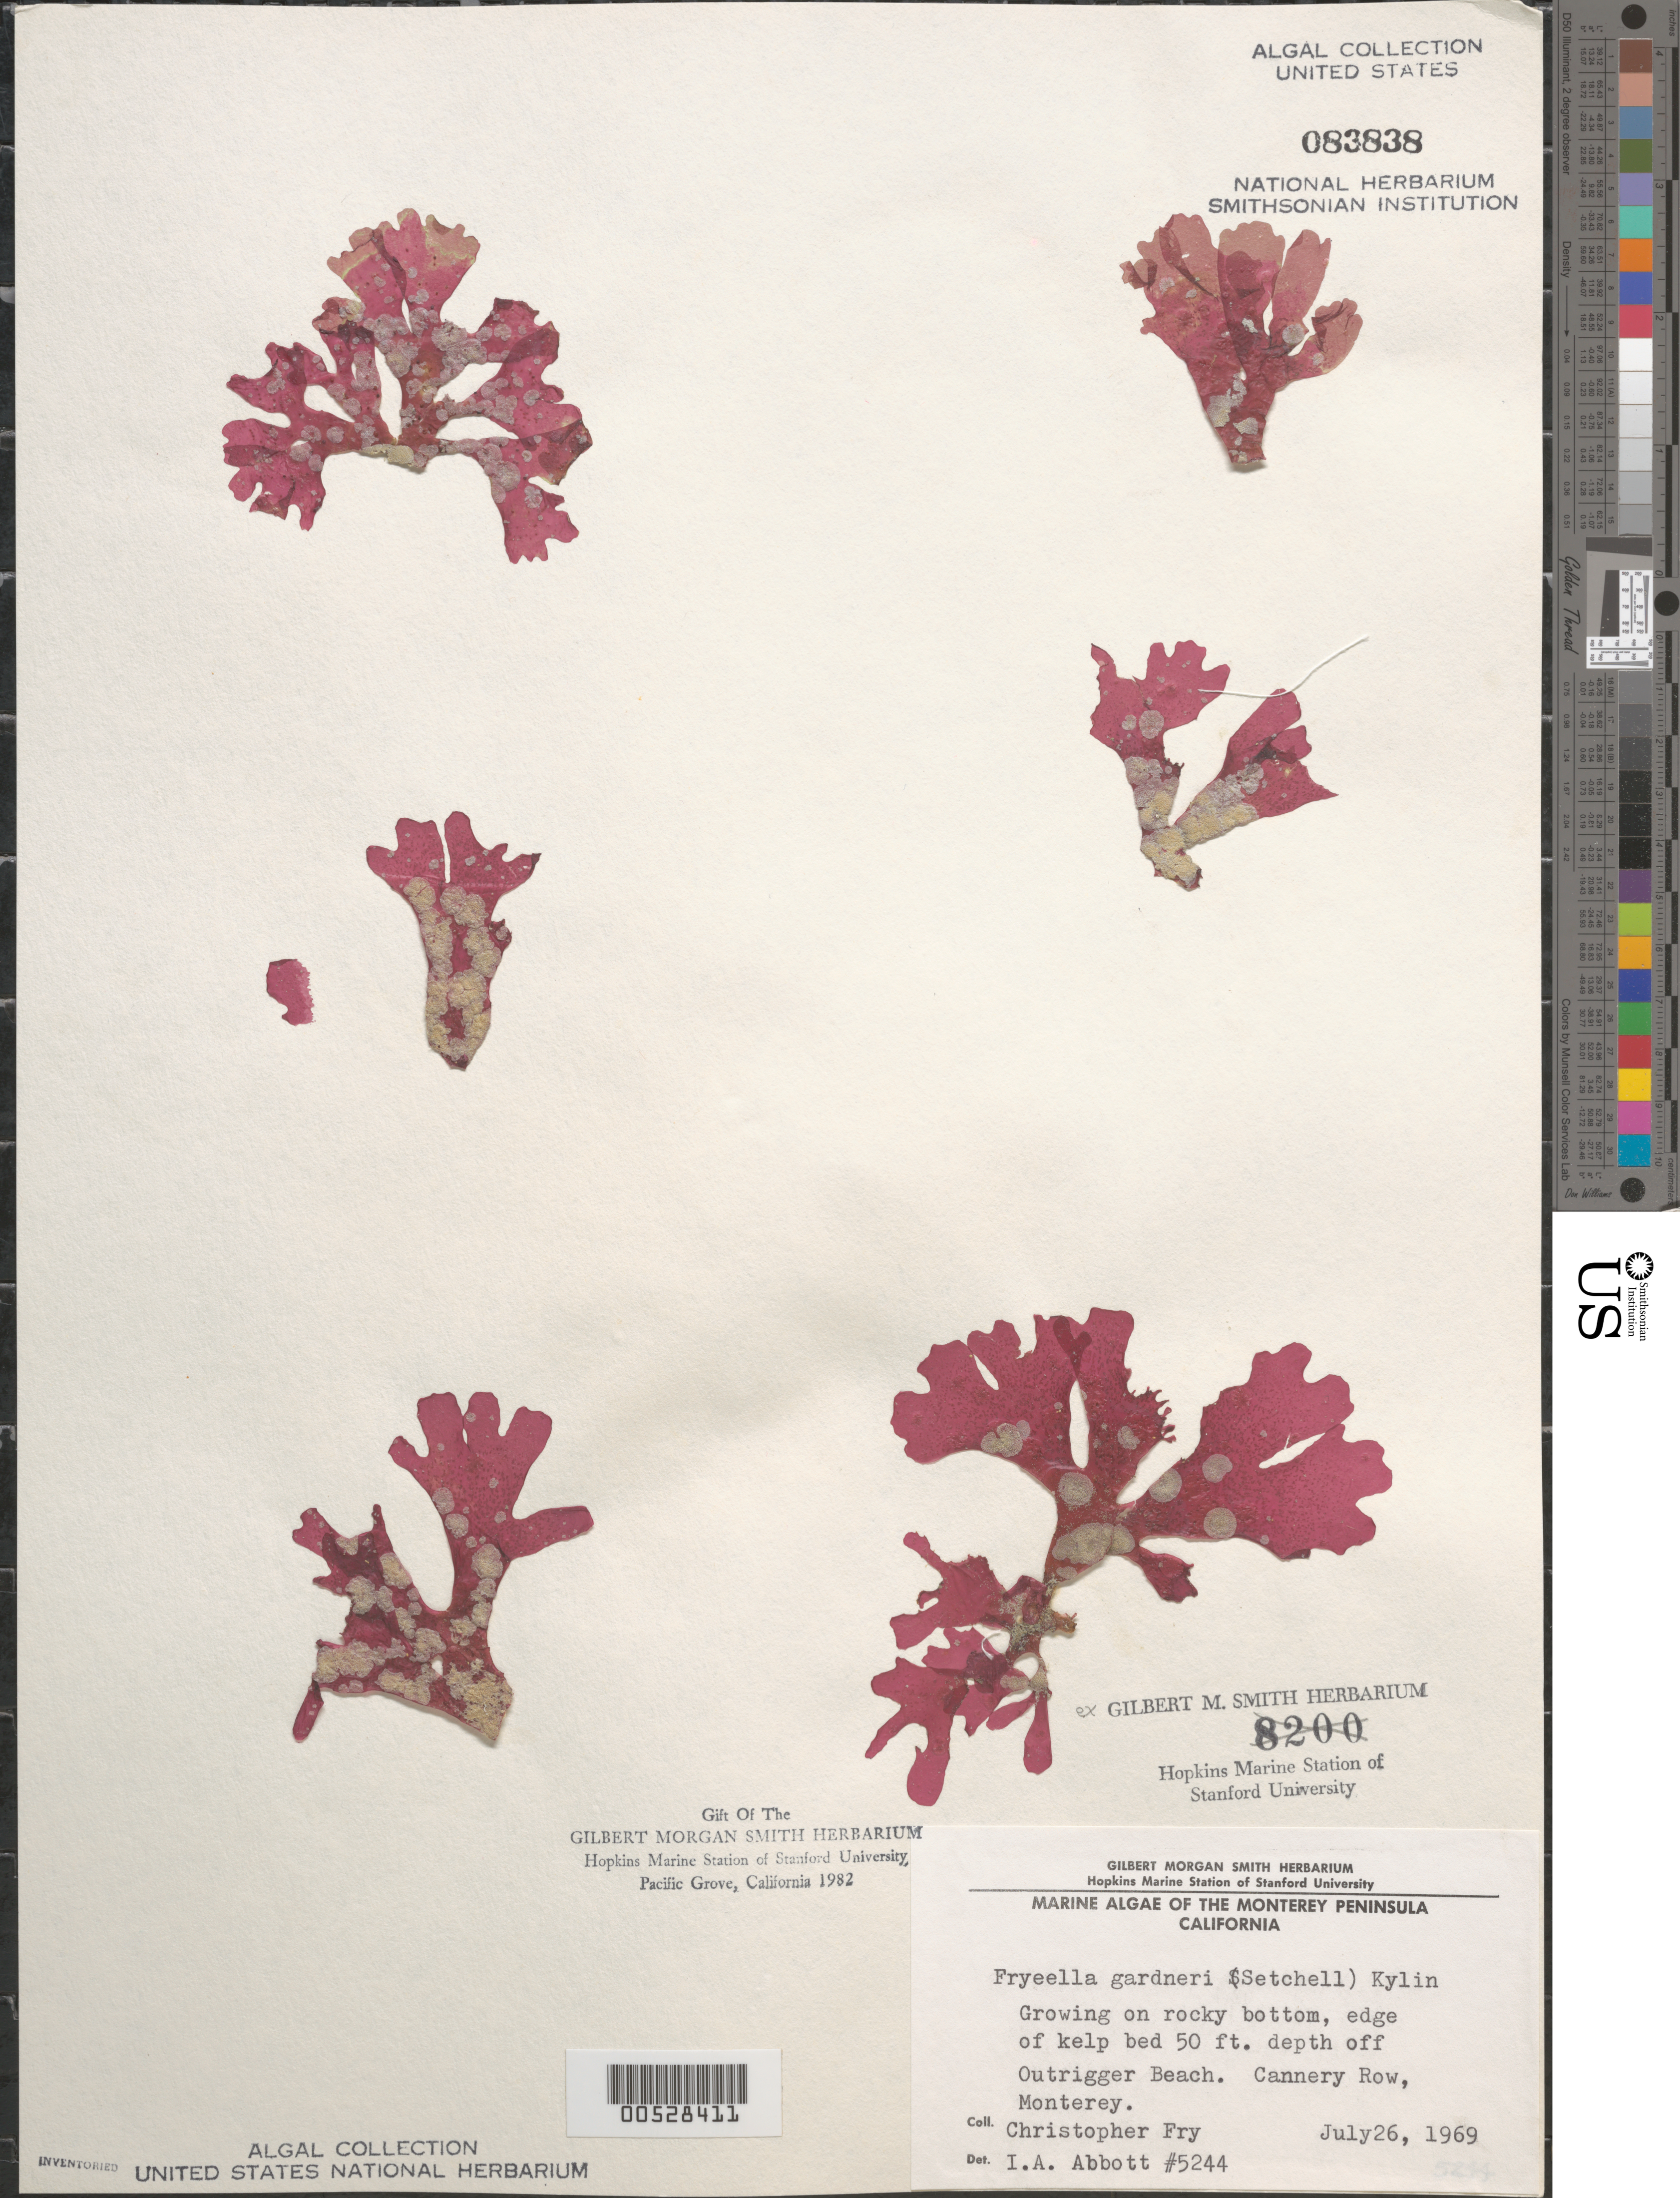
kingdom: Plantae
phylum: Rhodophyta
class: Florideophyceae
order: Rhodymeniales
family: Fryeellaceae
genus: Fryeella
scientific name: Fryeella gardneri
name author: (Setch.) Kylin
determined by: Abbott, Isabella A.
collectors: C. Fry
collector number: IAA 5244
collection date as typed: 26 Jul 1969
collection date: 1969-07-26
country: United States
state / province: California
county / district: Monterey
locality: Monterey, Cannery Row, off Outrigger Beach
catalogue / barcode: US 83838